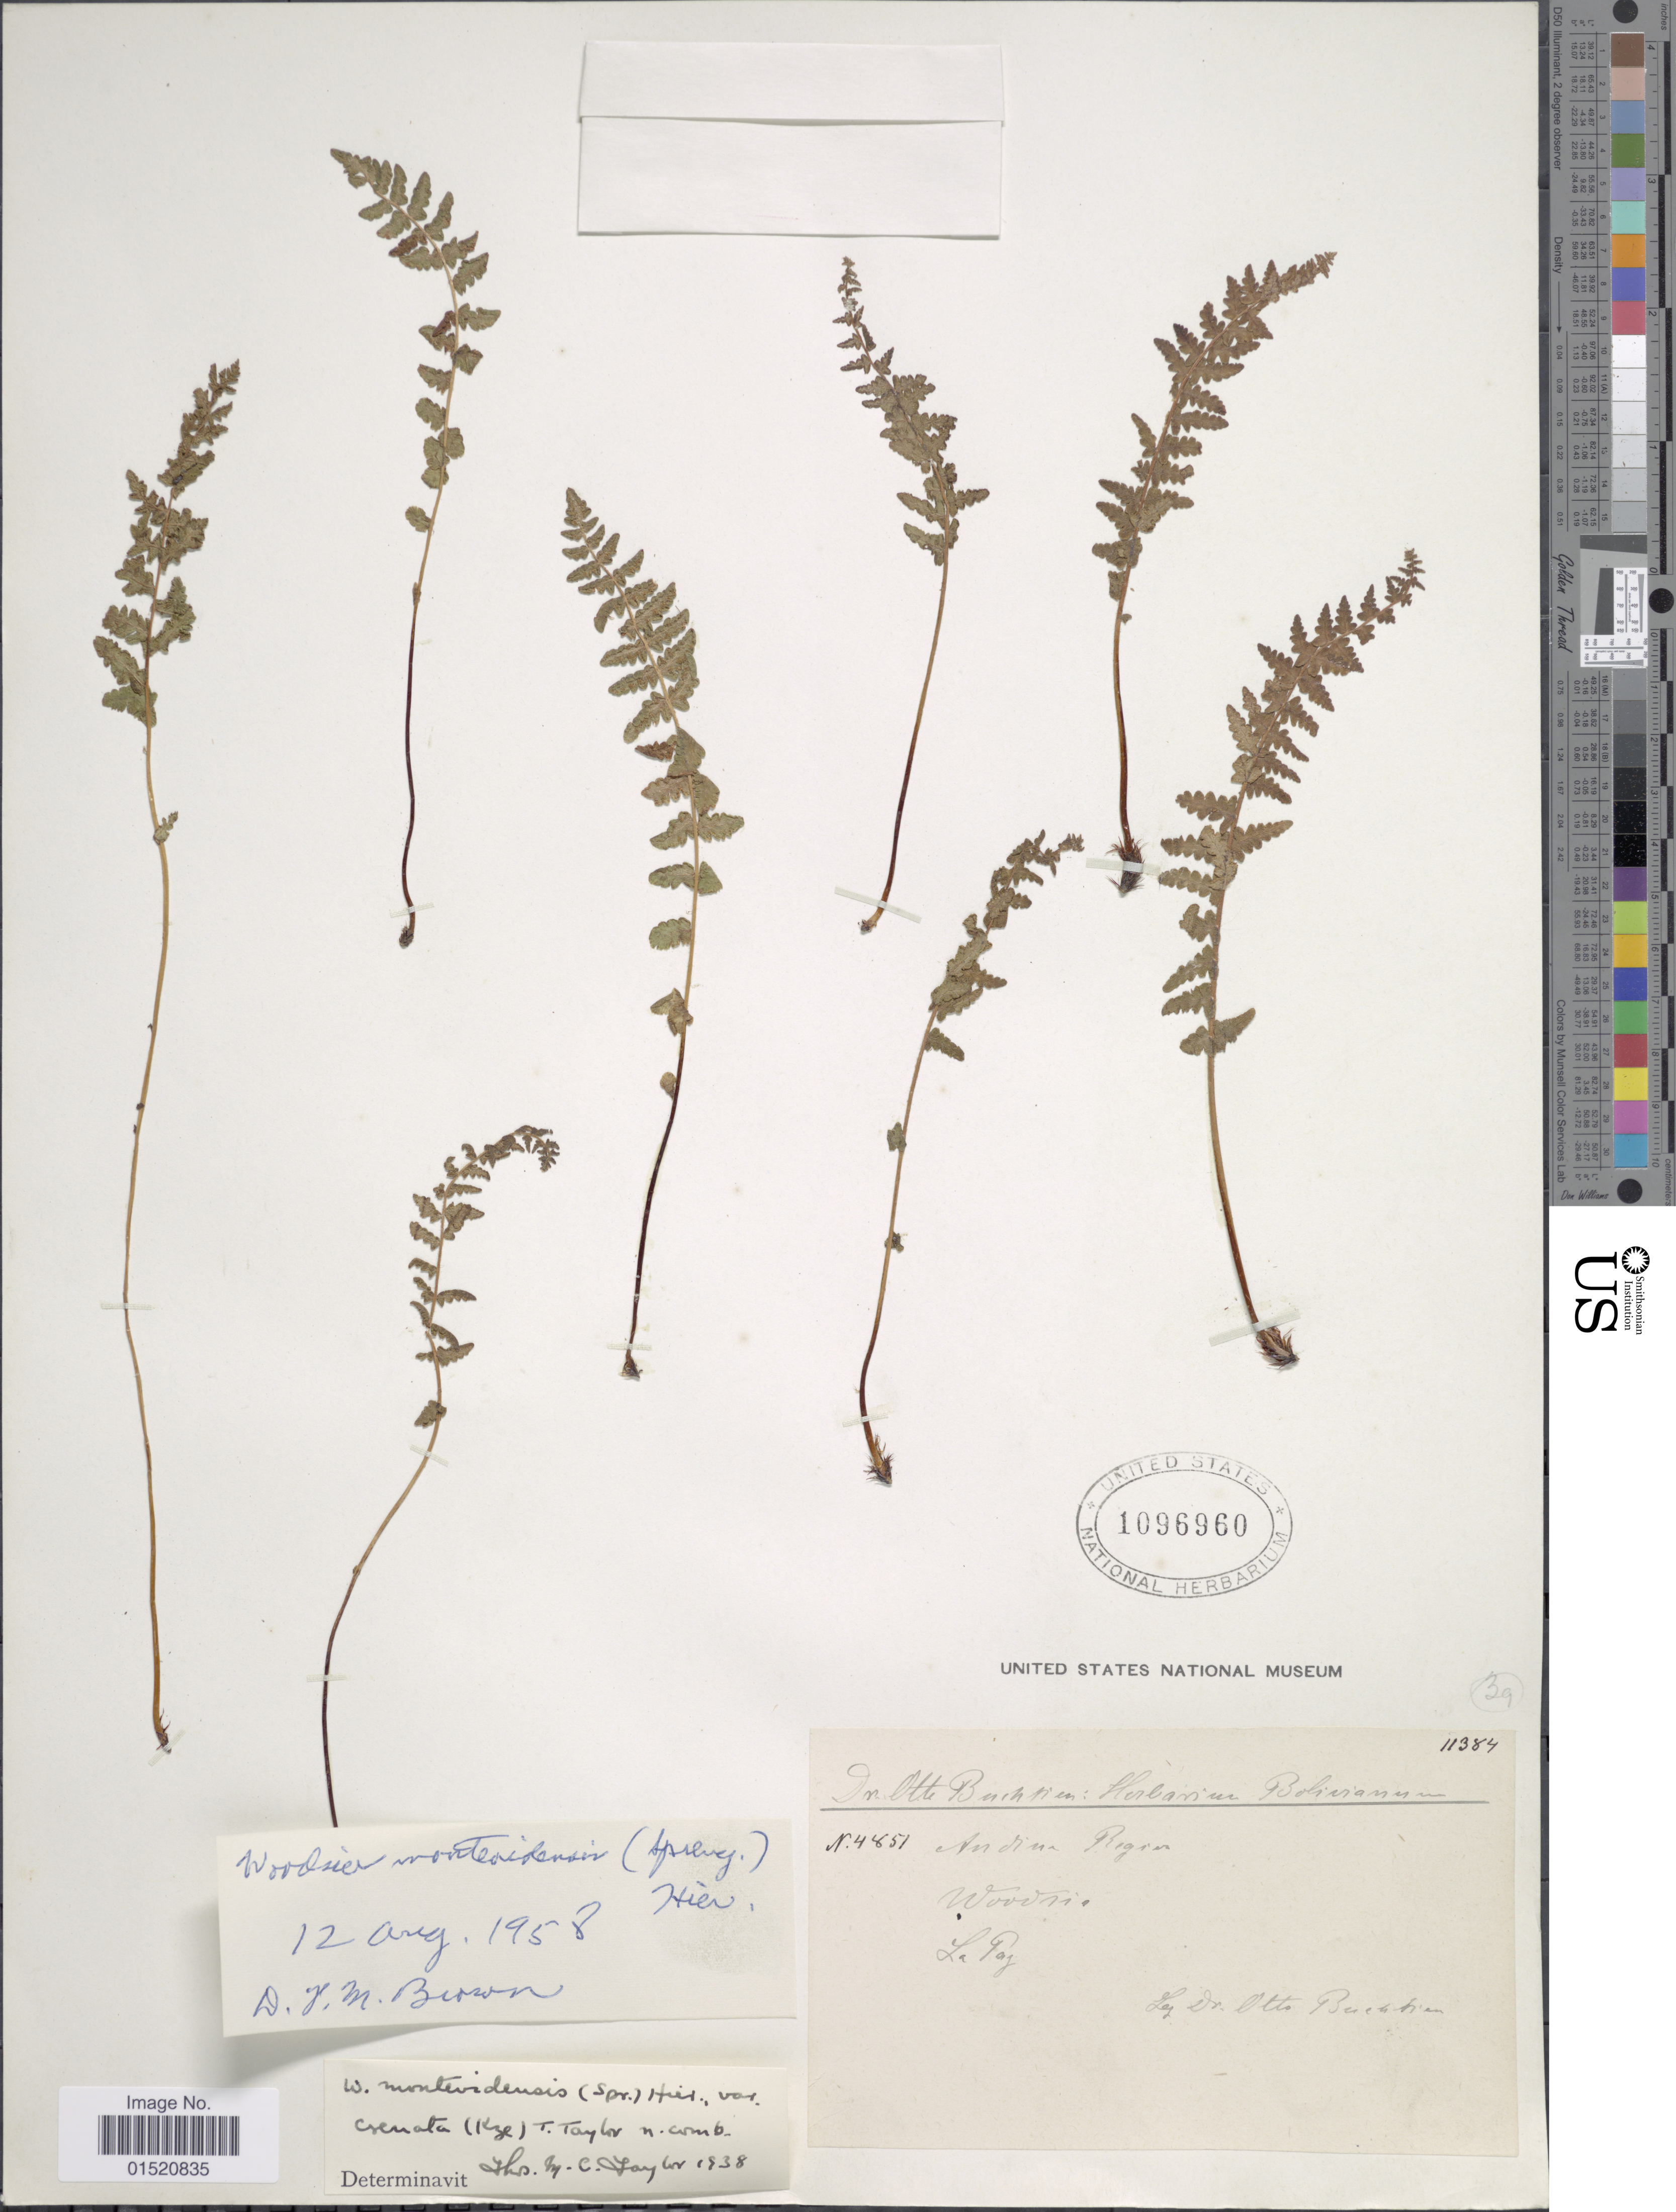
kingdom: Plantae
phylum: Tracheophyta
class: Polypodiopsida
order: Polypodiales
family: Woodsiaceae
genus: Woodsia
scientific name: Woodsia montevidensis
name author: (Spreng.) Hieron.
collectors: O. Buchtien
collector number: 4851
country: Bolivia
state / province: La Paz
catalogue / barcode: US 1096960